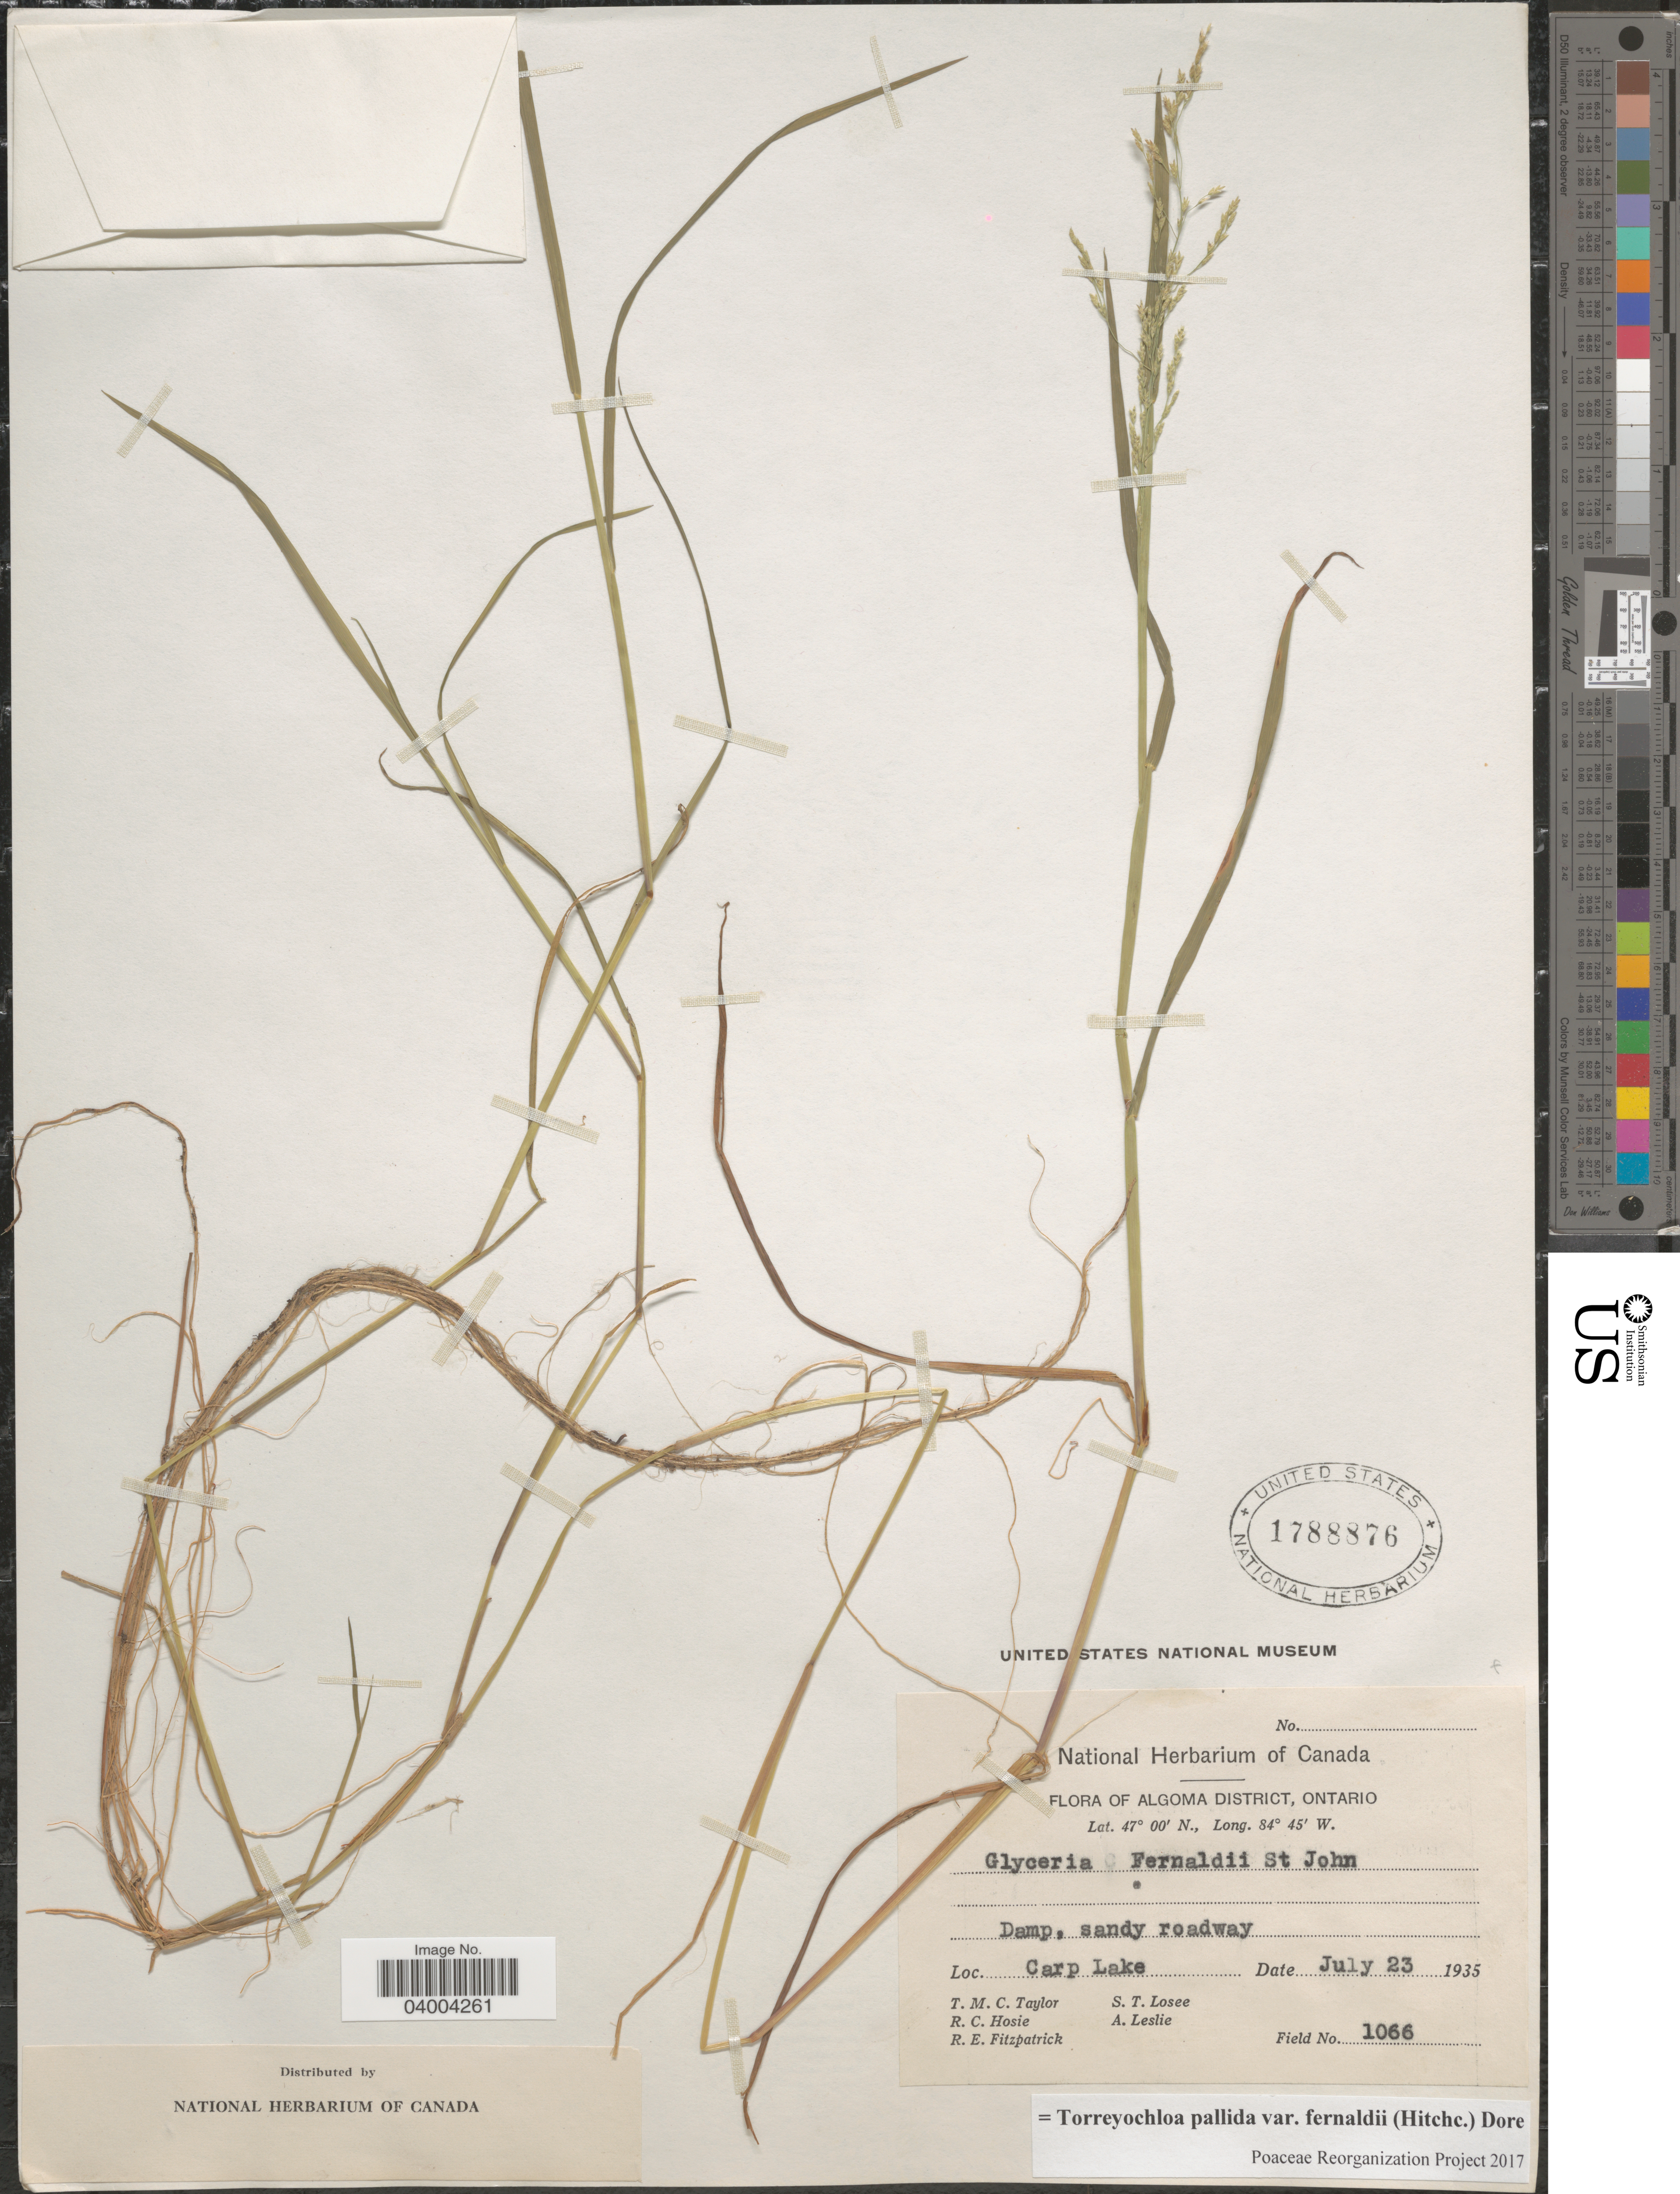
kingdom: Plantae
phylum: Tracheophyta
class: Liliopsida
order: Poales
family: Poaceae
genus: Torreyochloa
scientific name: Torreyochloa pallida var. fernaldii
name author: (Hitchc.) Dore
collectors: T. M. C. Taylor, R. Hosie, R. Fitzpatrick, S. Losee & A. Leslie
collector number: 1066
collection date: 1935-07-23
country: Canada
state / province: Ontario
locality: Algoma District. Damp, sandy roadway. Carp Lake.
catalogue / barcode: US 1788876